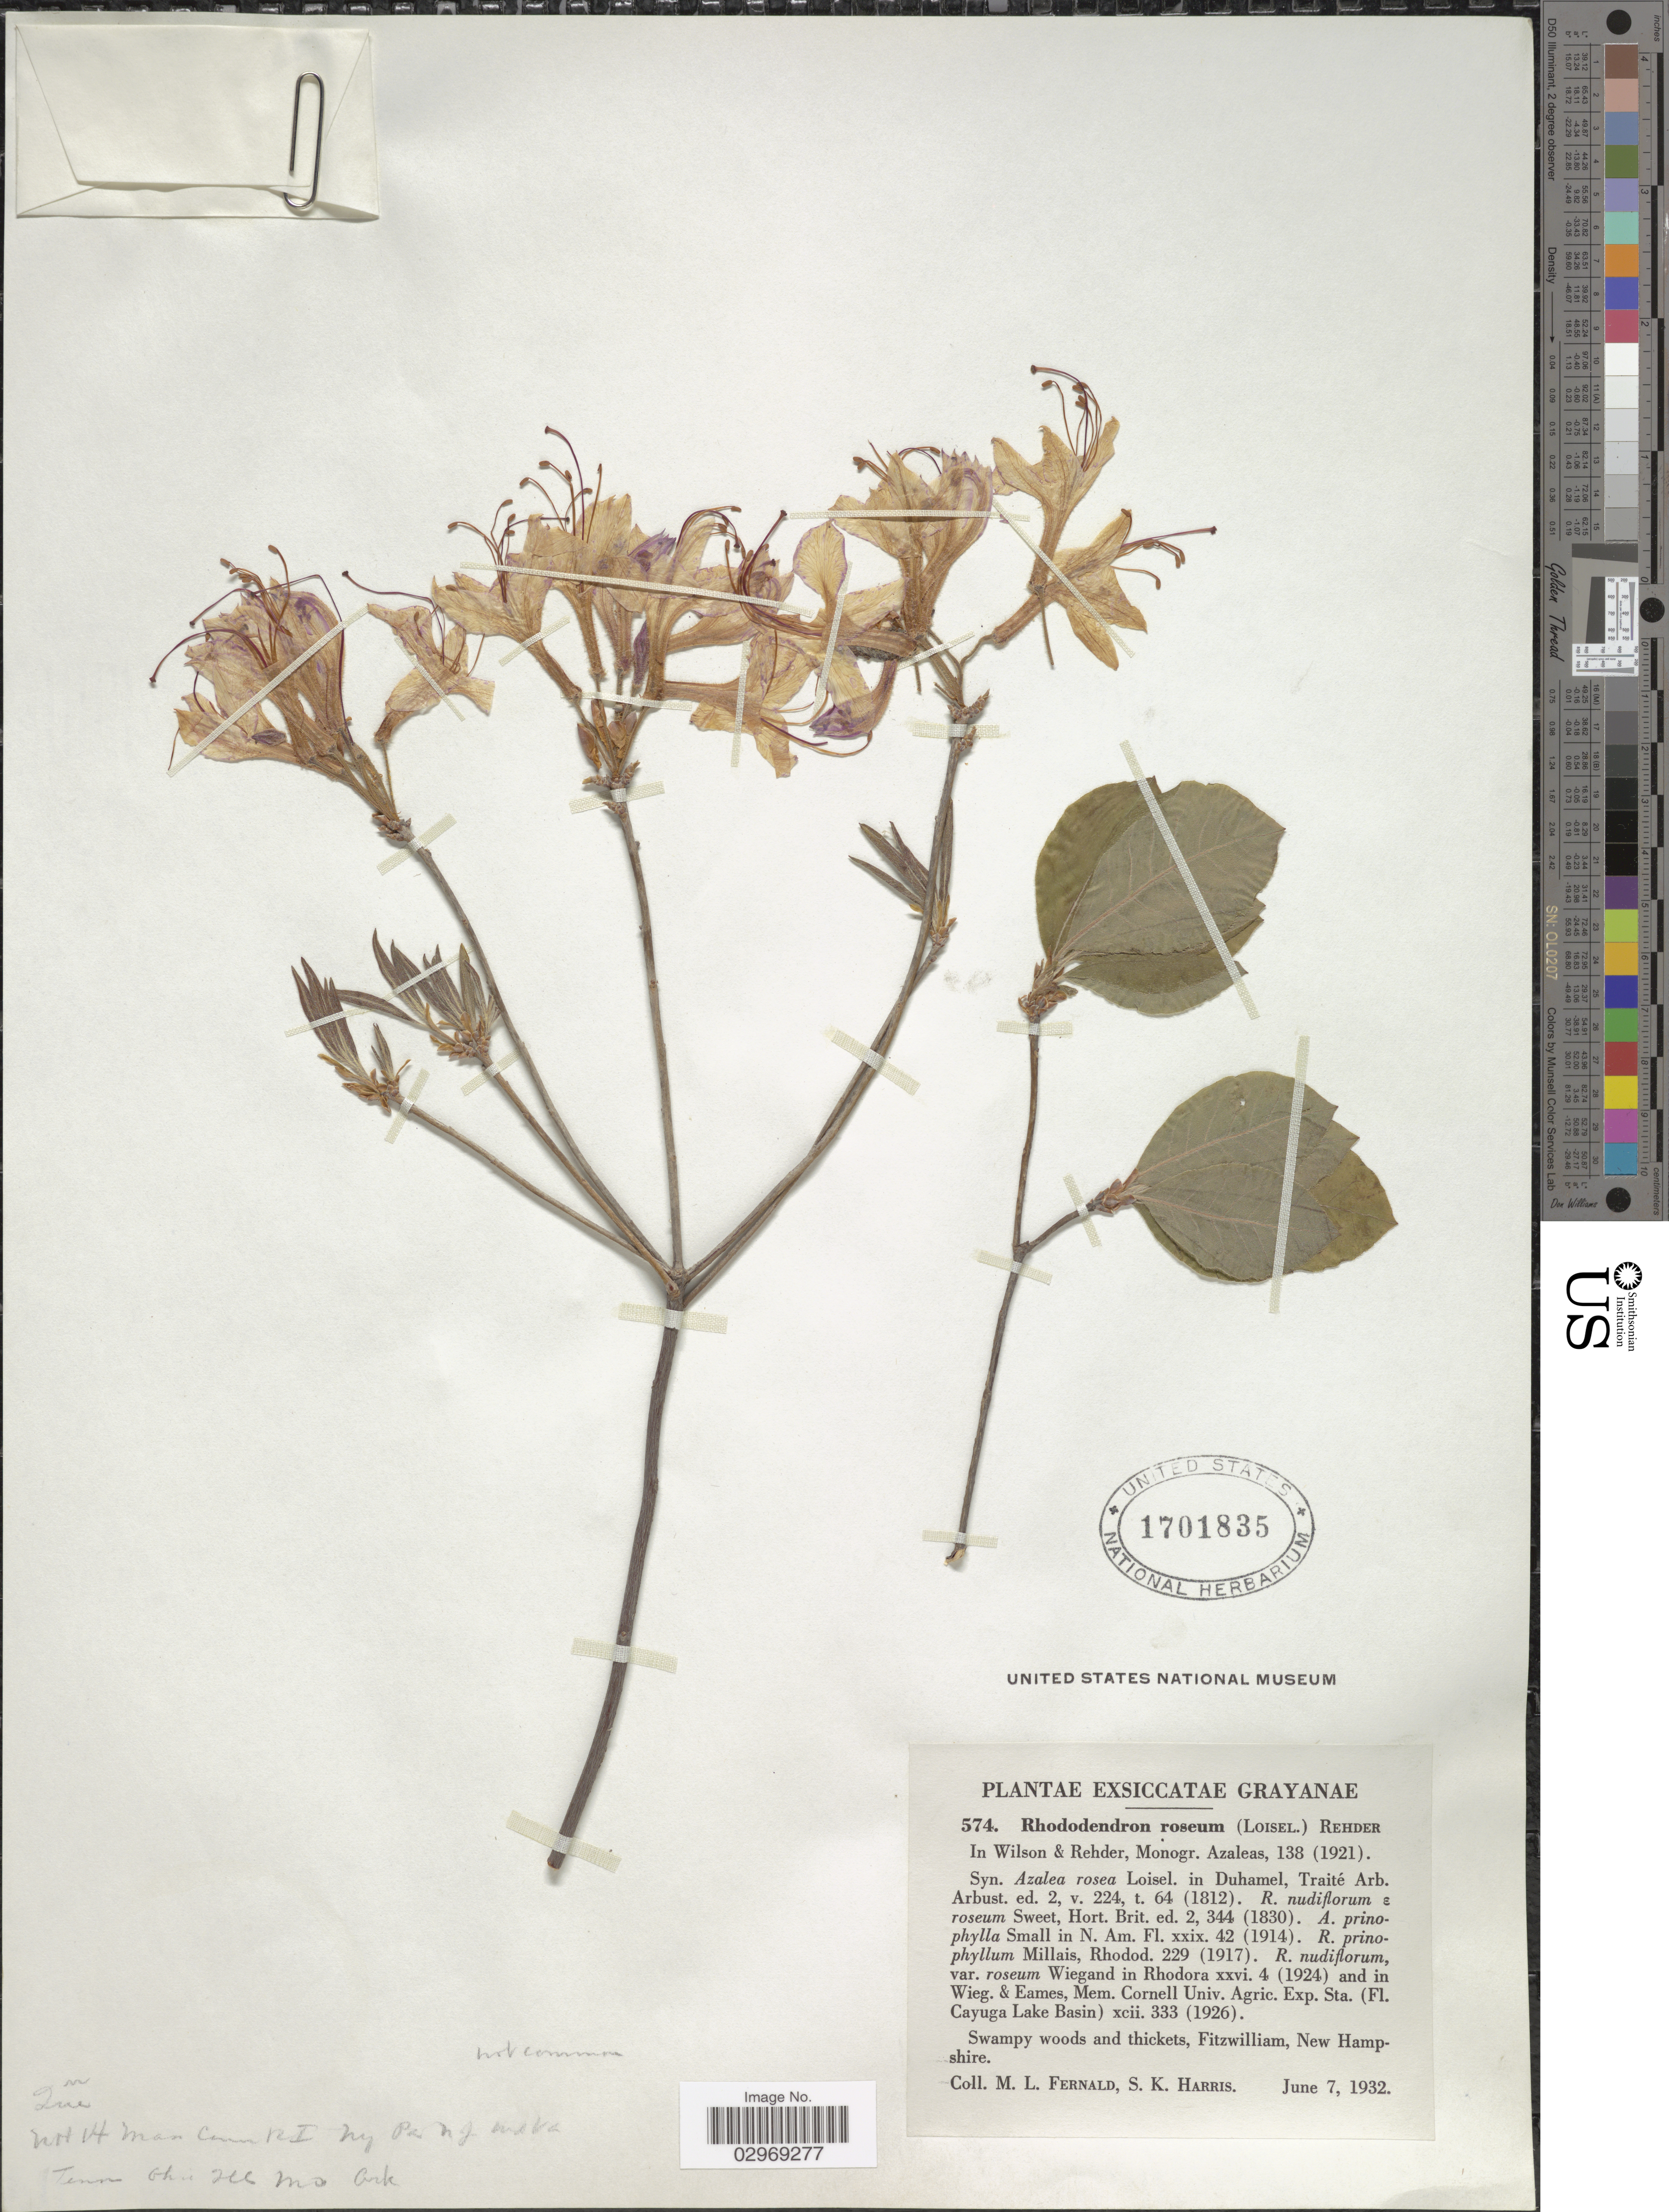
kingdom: Plantae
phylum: Tracheophyta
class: Magnoliopsida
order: Ericales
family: Ericaceae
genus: Rhododendron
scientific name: Rhododendron roseum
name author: (Loisel.) Rehder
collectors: M. L. Fernald & S. K. Harris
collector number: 574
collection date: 1932-06-07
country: United States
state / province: New Hampshire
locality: Fitzwilliam.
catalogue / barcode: US 1701835